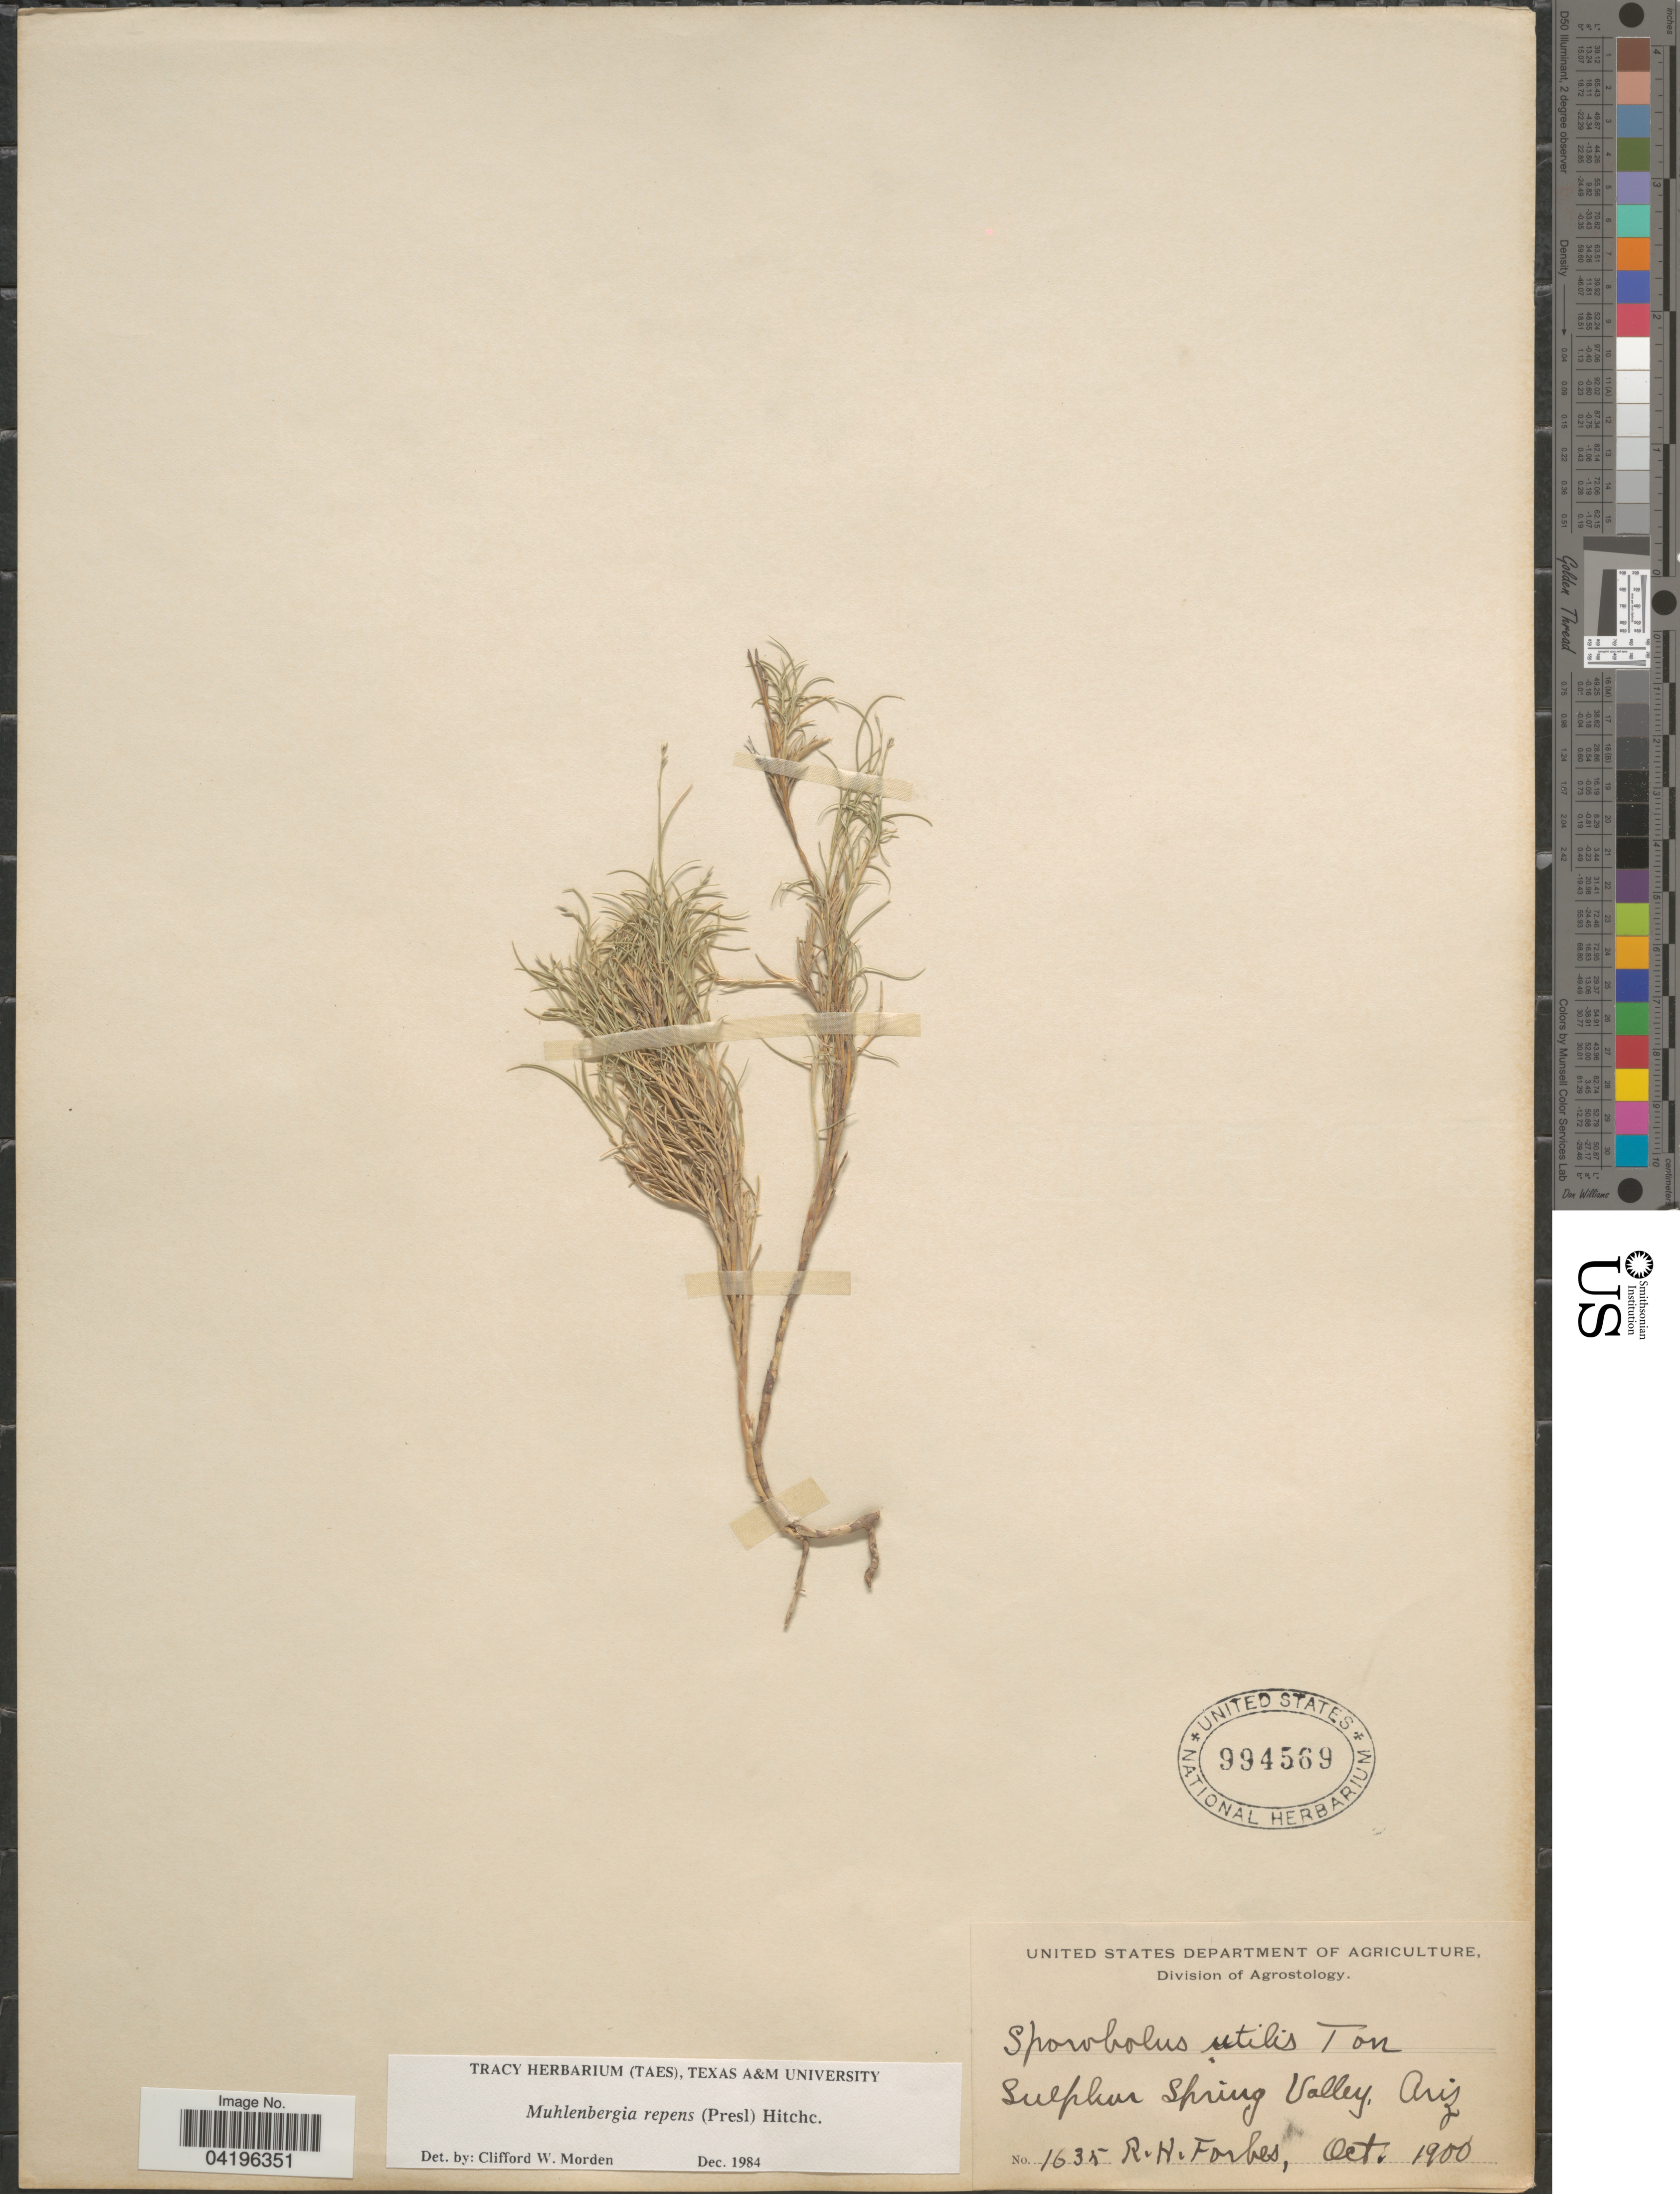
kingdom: Plantae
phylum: Tracheophyta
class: Liliopsida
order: Poales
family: Poaceae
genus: Muhlenbergia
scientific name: Muhlenbergia repens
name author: (J. Presl) Hitchc.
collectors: R. Forbes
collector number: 1635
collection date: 1900-10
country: United States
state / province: Arizona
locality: Sulphur Spring Valley.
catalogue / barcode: US 994569